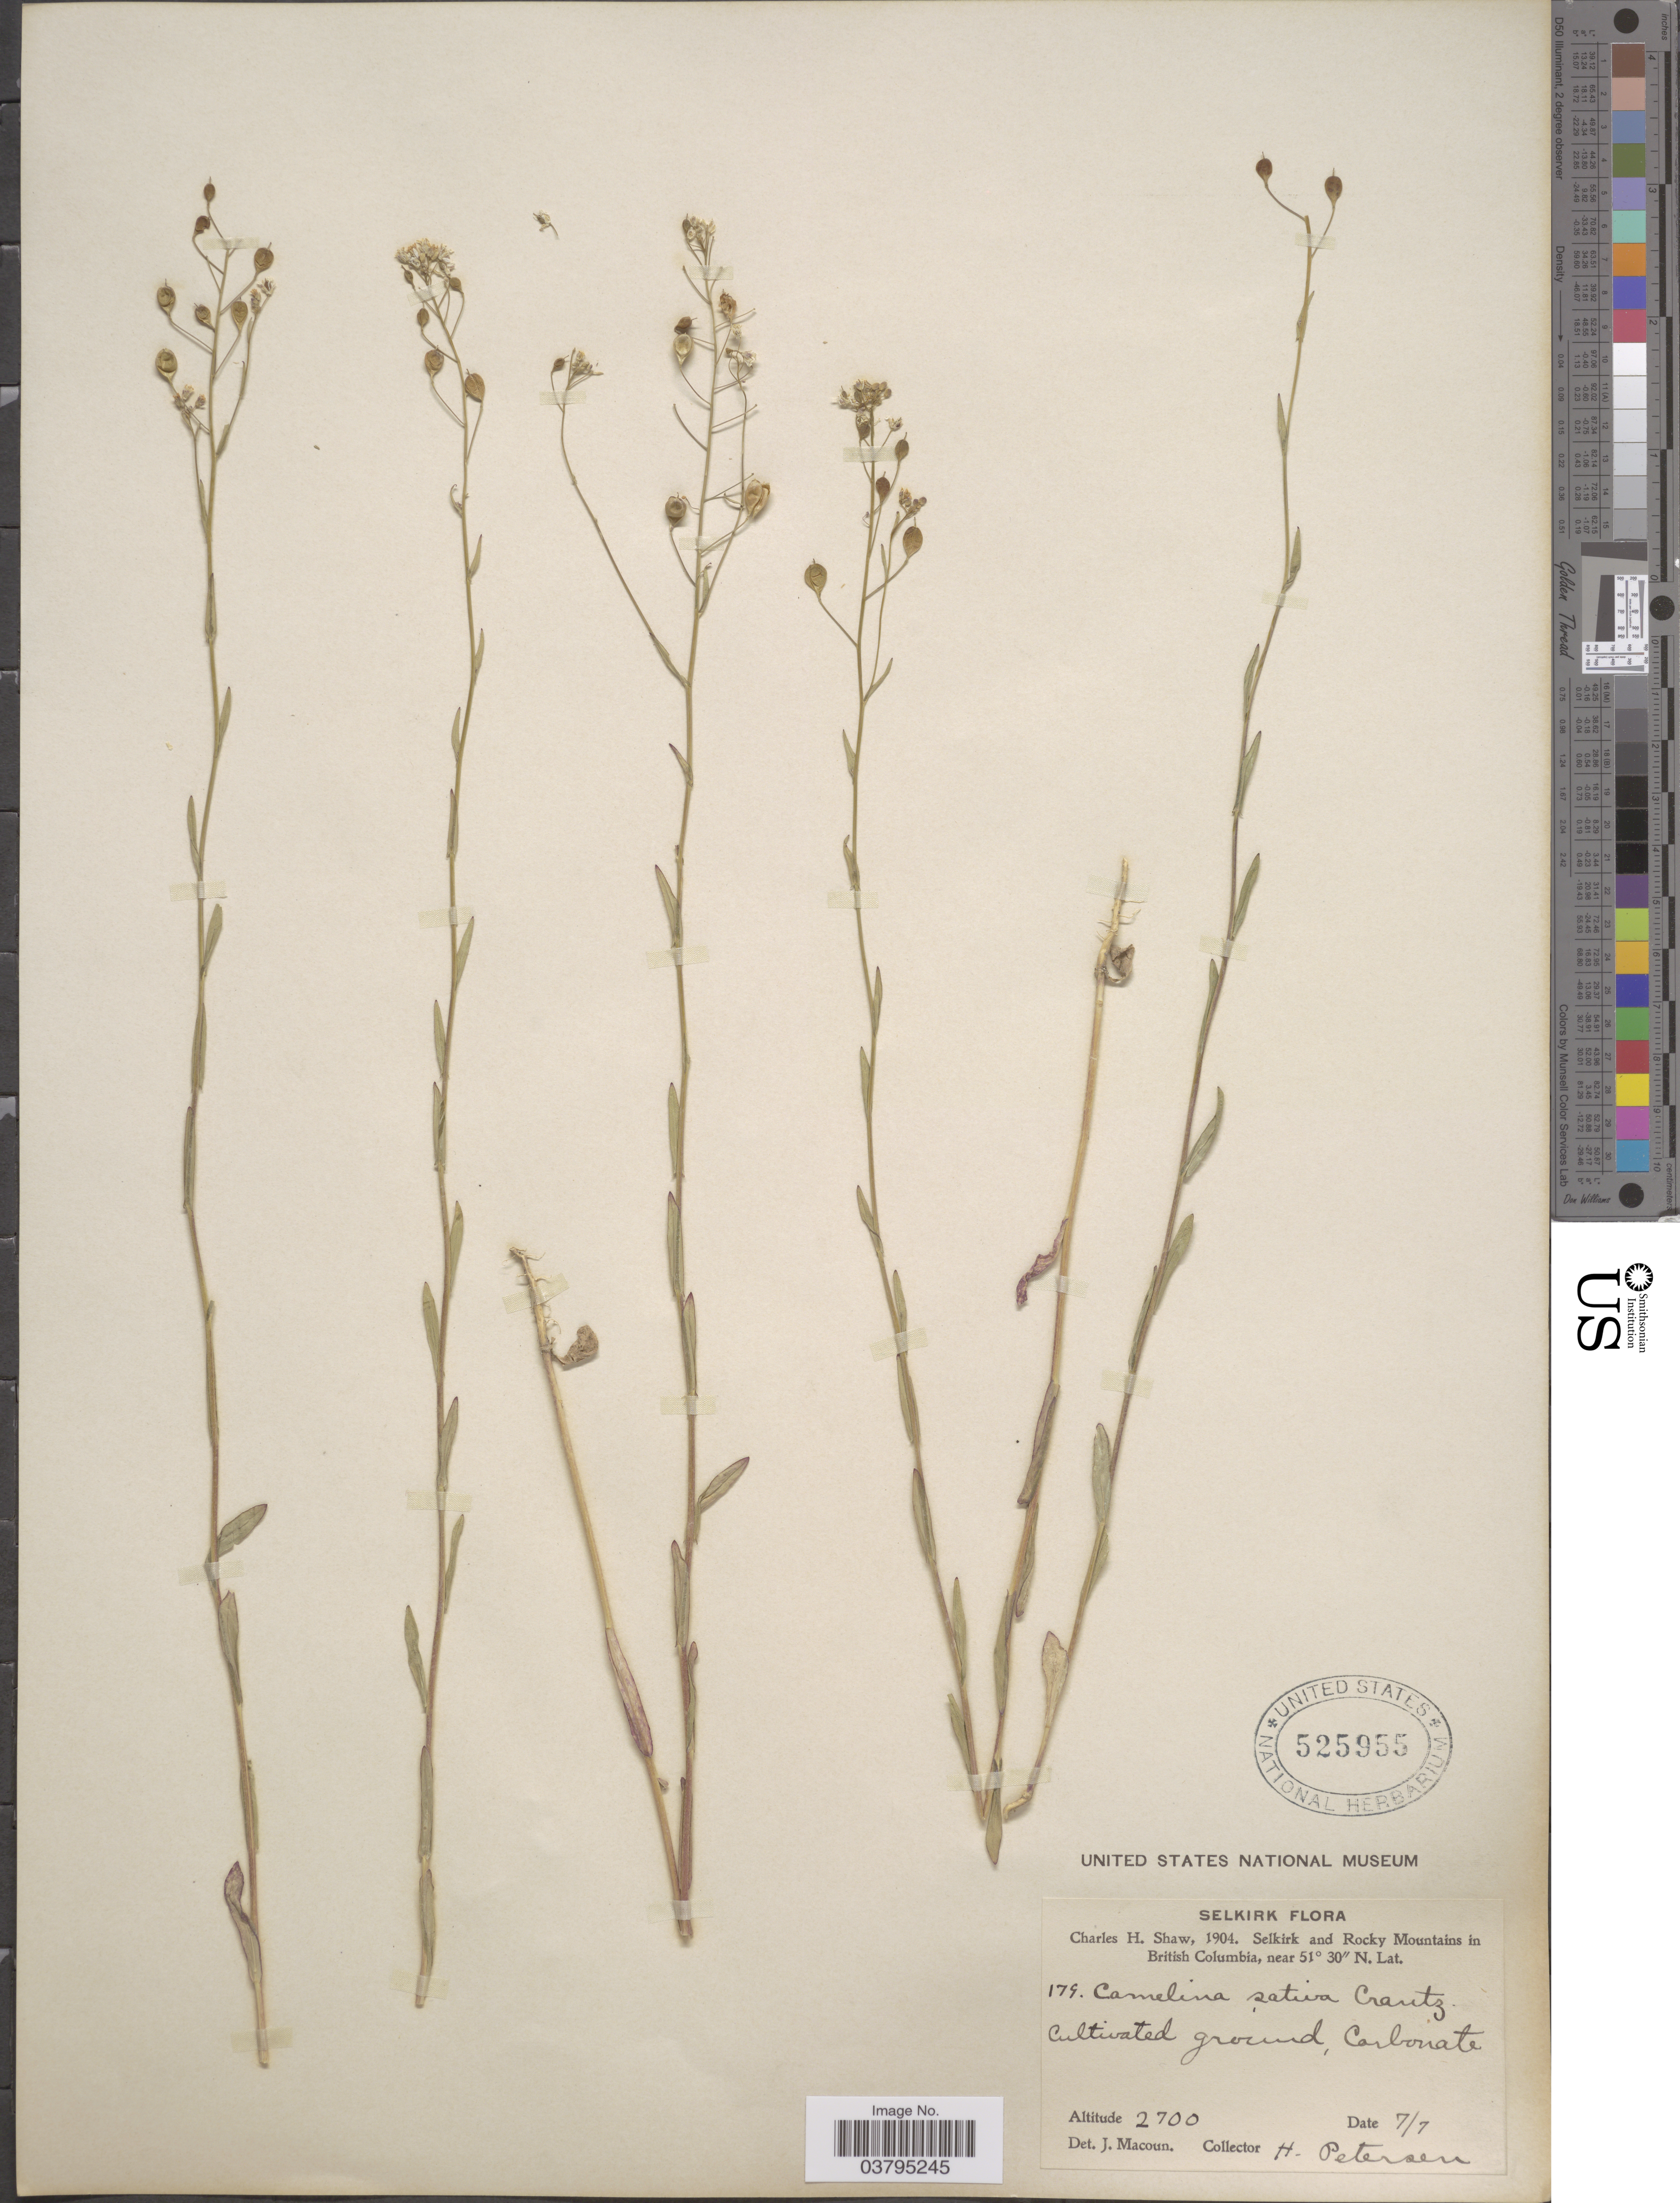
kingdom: Plantae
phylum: Tracheophyta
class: Magnoliopsida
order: Brassicales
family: Brassicaceae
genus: Camelina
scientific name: Camelina sativa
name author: (L.) Crantz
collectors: H. Petersen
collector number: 179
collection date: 1904-07-07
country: Canada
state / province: British Columbia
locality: Selkirk and Rocky Mountains. Cultivated ground, Carbonate.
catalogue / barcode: US 525955